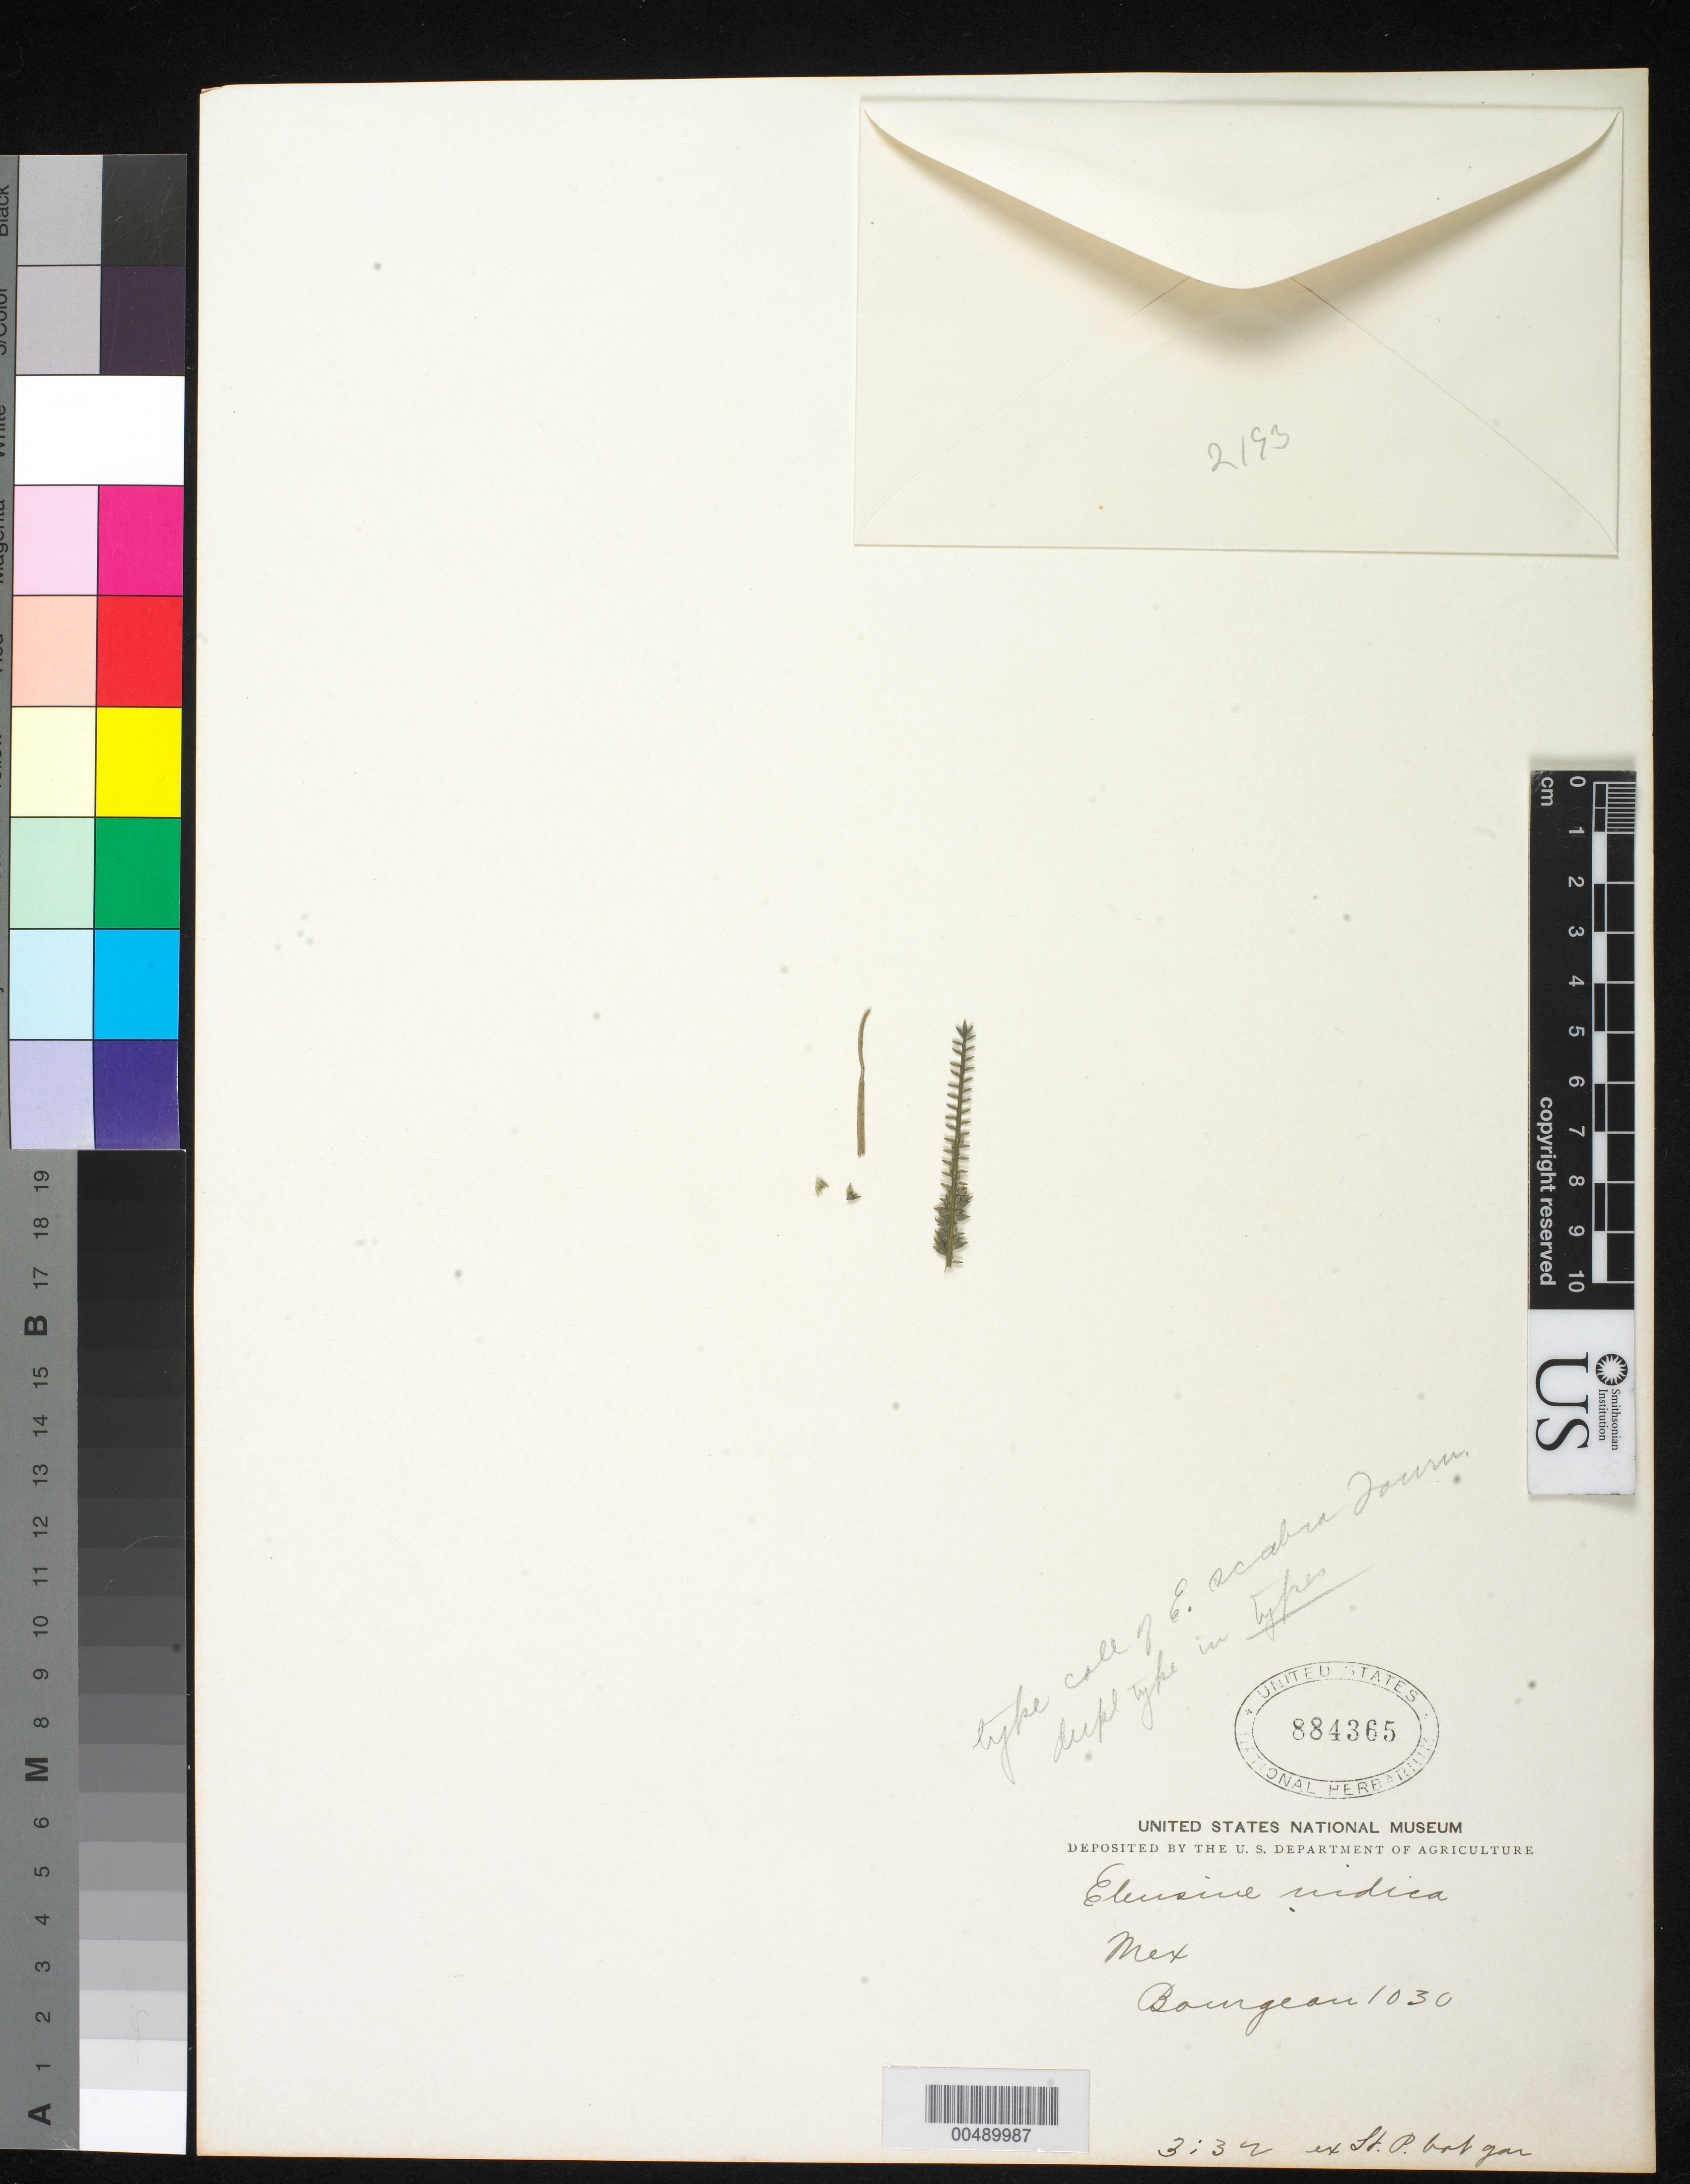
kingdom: Plantae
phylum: Tracheophyta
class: Liliopsida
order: Poales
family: Poaceae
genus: Eleusine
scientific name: Eleusine scabra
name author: E. Fourn.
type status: Syntype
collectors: E. Bourgeau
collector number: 1030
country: Mexico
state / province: Jalisco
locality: San Ramon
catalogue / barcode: US 884365